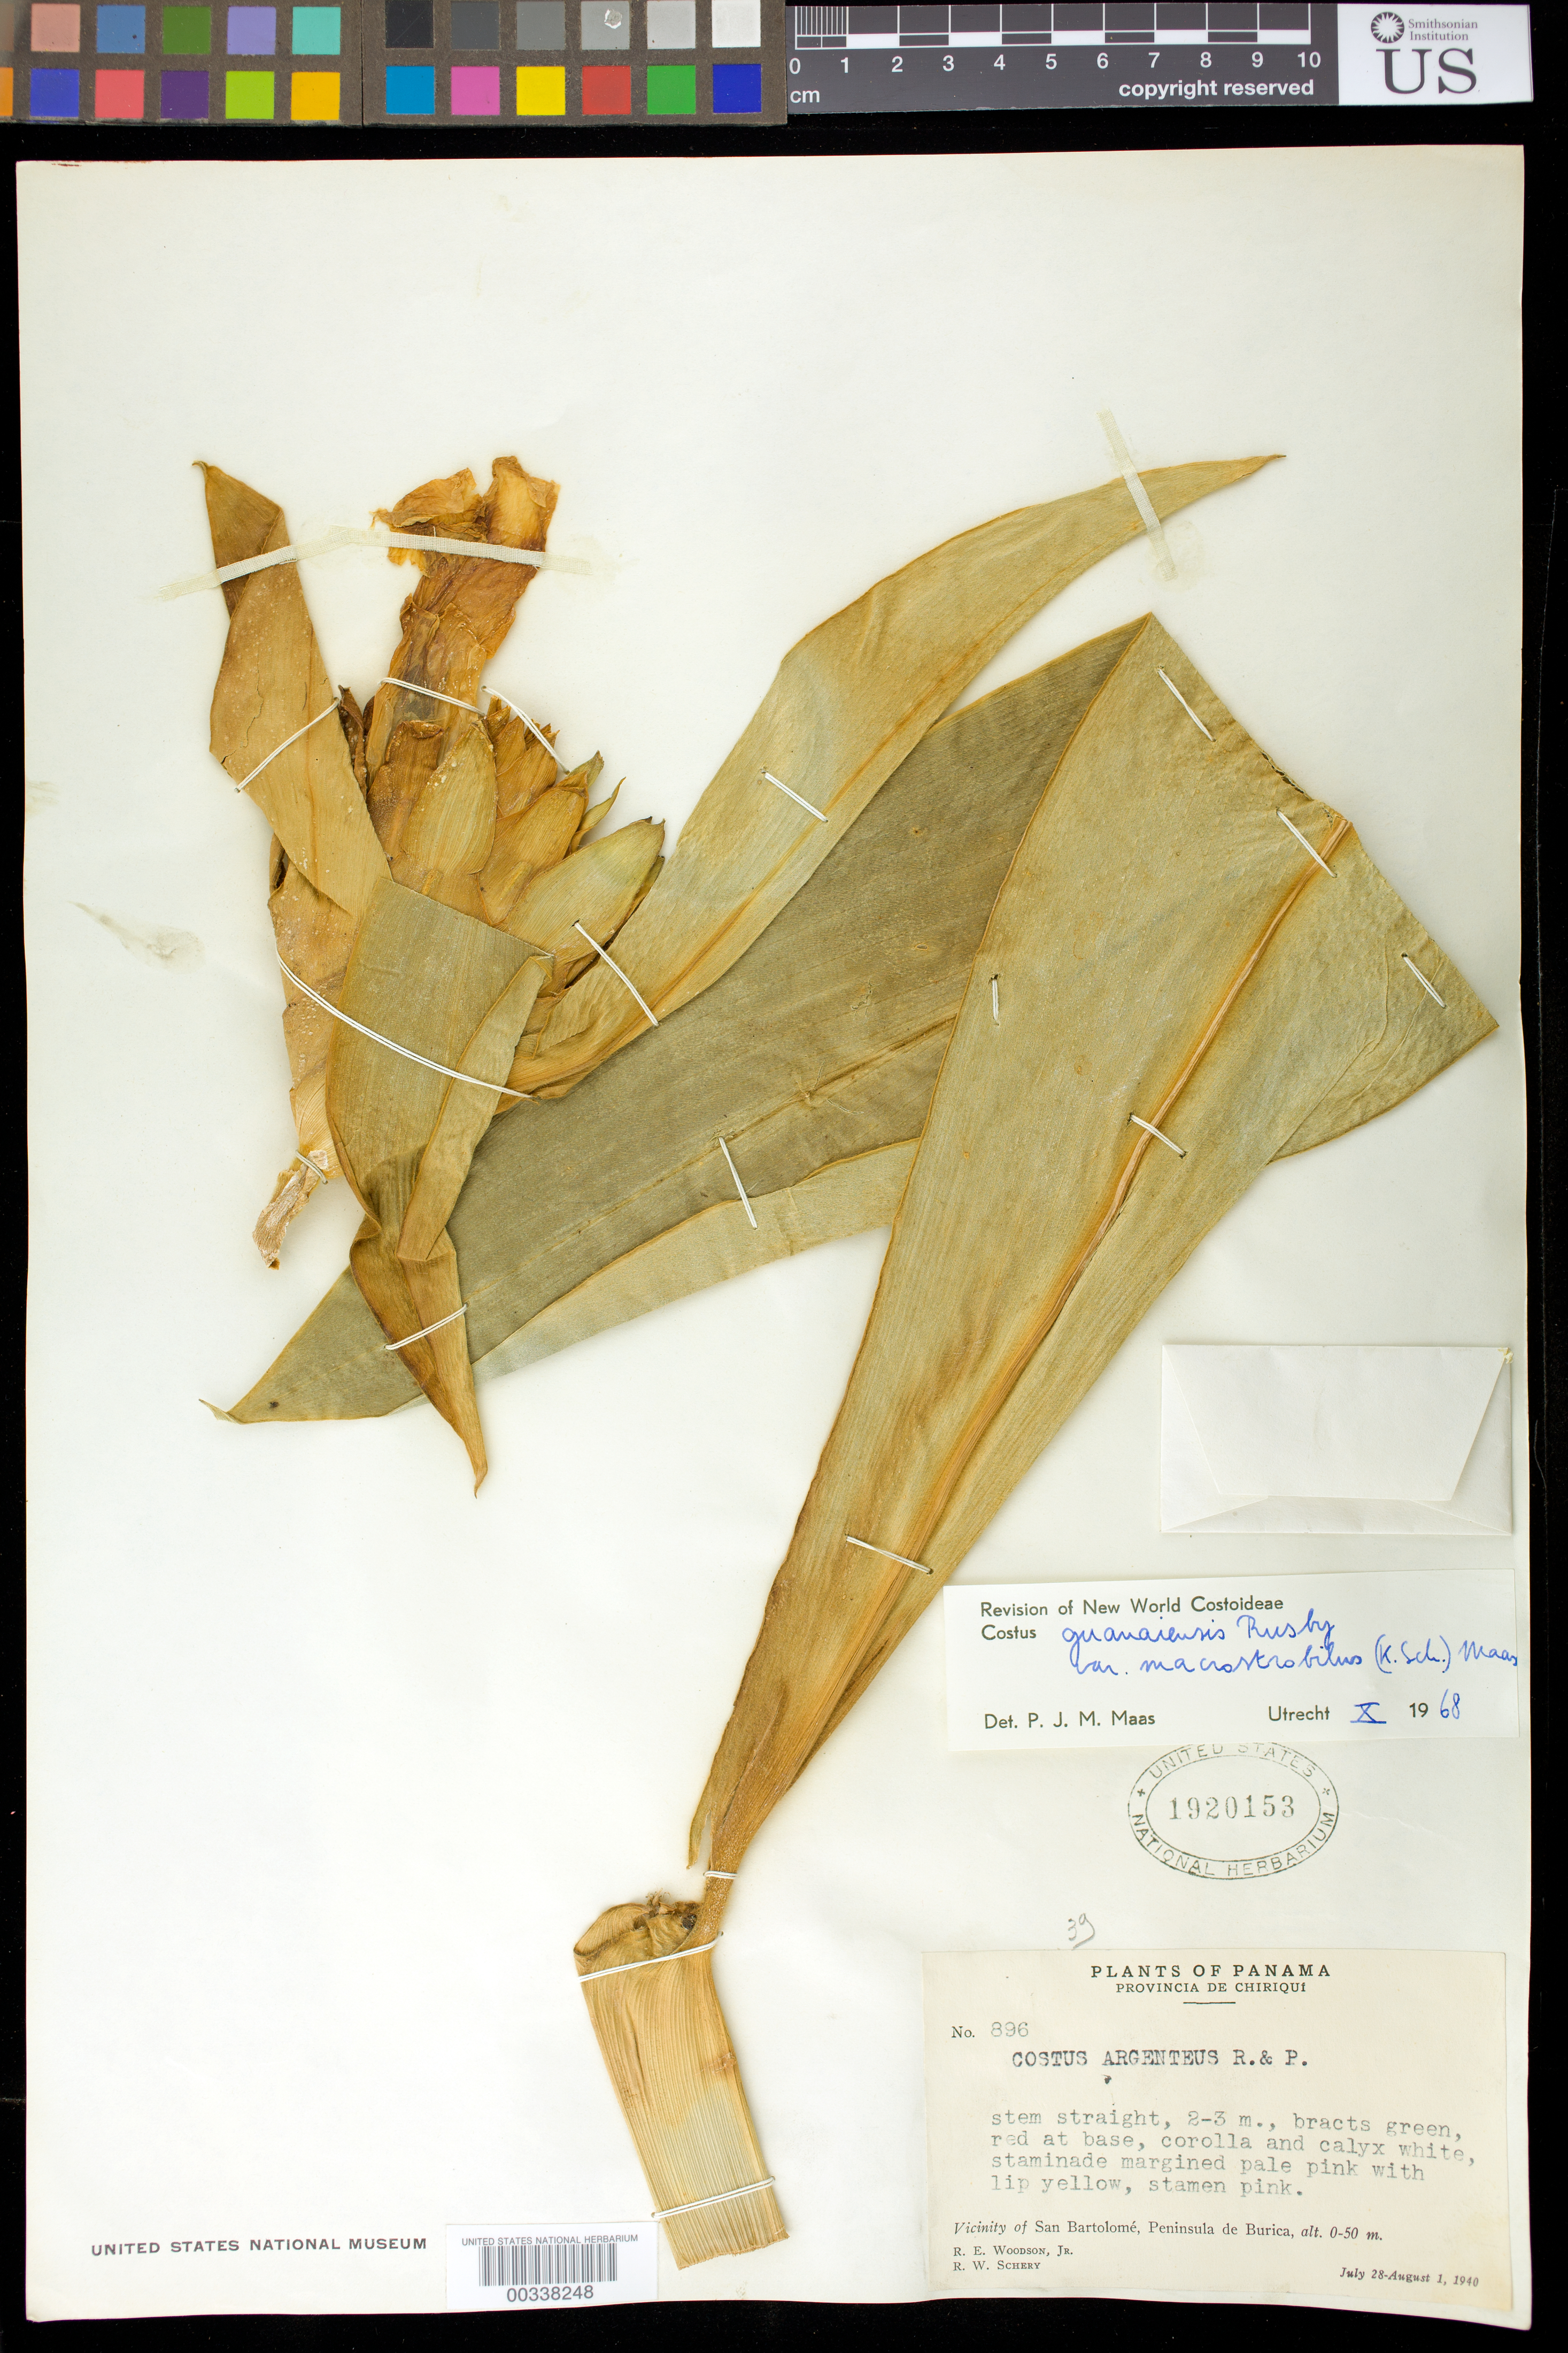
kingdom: Plantae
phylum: Tracheophyta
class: Liliopsida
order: Zingiberales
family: Costaceae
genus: Costus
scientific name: Costus guanaiensis var. macrostrobilis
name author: (K. Schum.) Maas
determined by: Maas, Paul J. M.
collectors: R. E. Woodson & R. W. Schery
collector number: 896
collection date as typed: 28 Jul 1940 to 01 Aug 1940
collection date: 1940-07-28/1940-08-01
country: Panama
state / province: Chiriquí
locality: Vicinity of San Bartolome, Peninsula de Burica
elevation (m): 0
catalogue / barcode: US 1920153